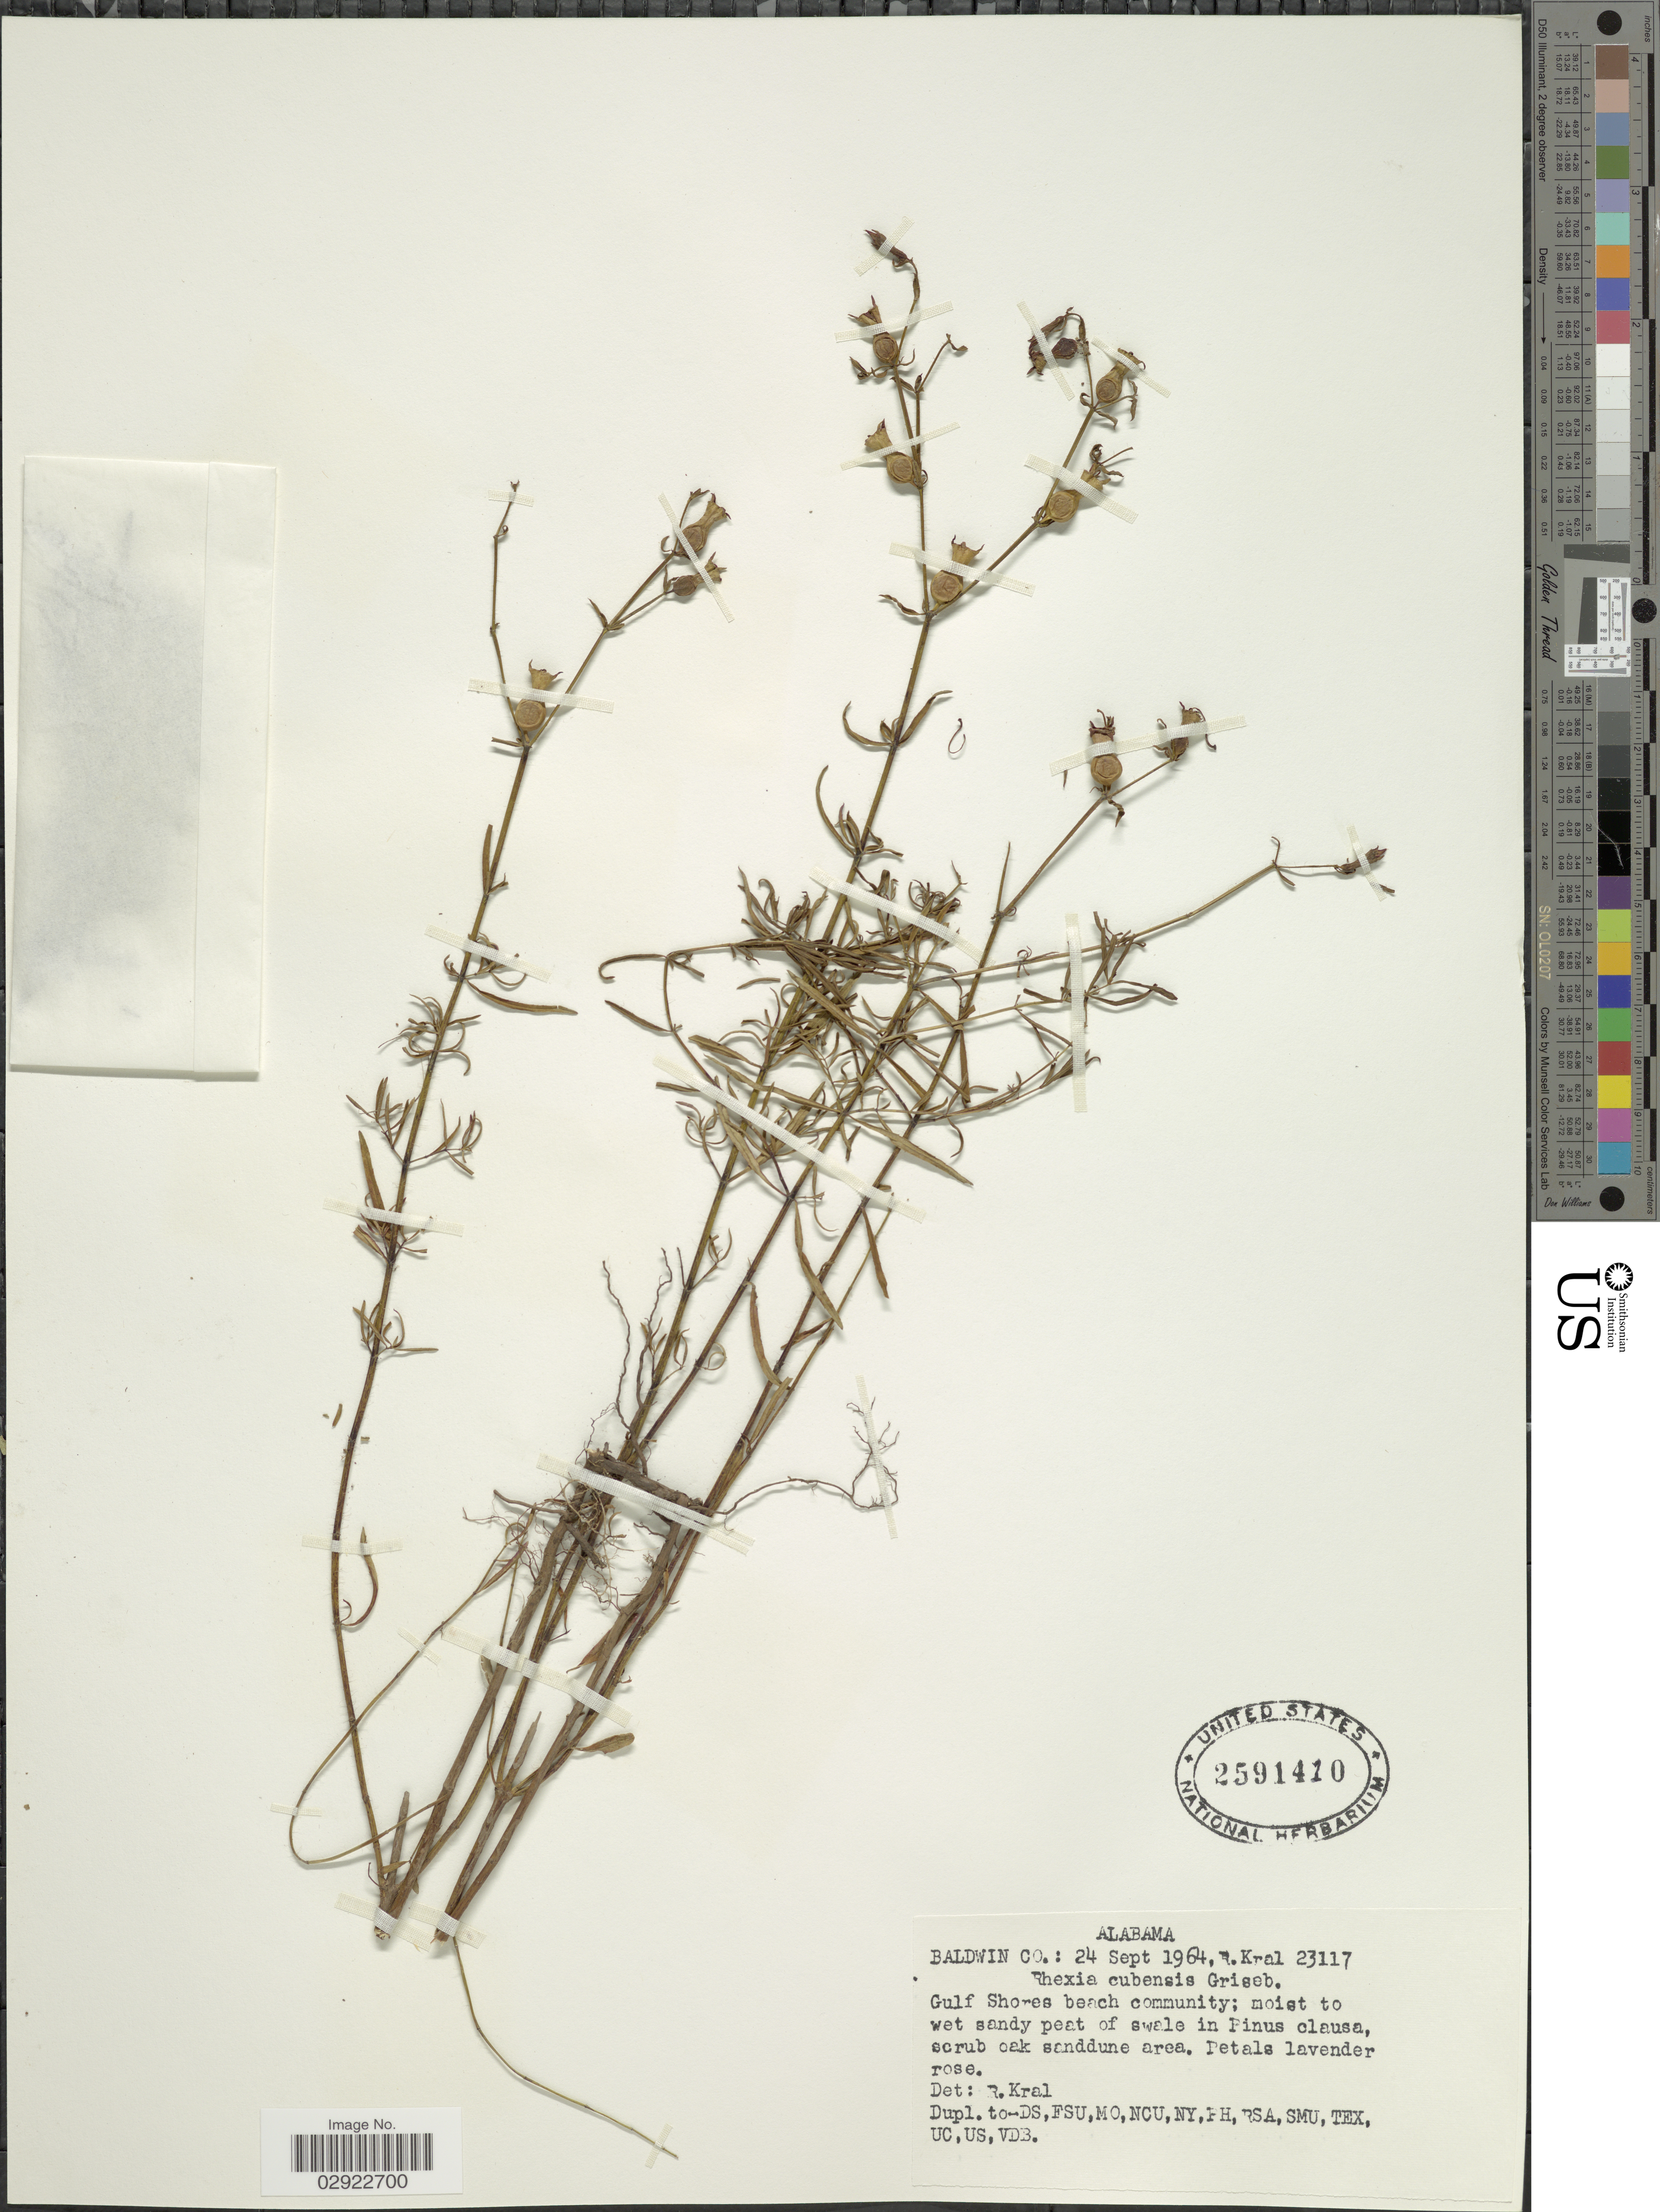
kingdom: Plantae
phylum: Tracheophyta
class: Magnoliopsida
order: Myrtales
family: Melastomataceae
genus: Rhexia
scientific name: Rhexia cubensis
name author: Griseb.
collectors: R. Kral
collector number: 23117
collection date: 1964-09-24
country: United States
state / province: Alabama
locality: Baldwin Co. Gulf Shores beach community.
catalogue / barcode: US 2591410